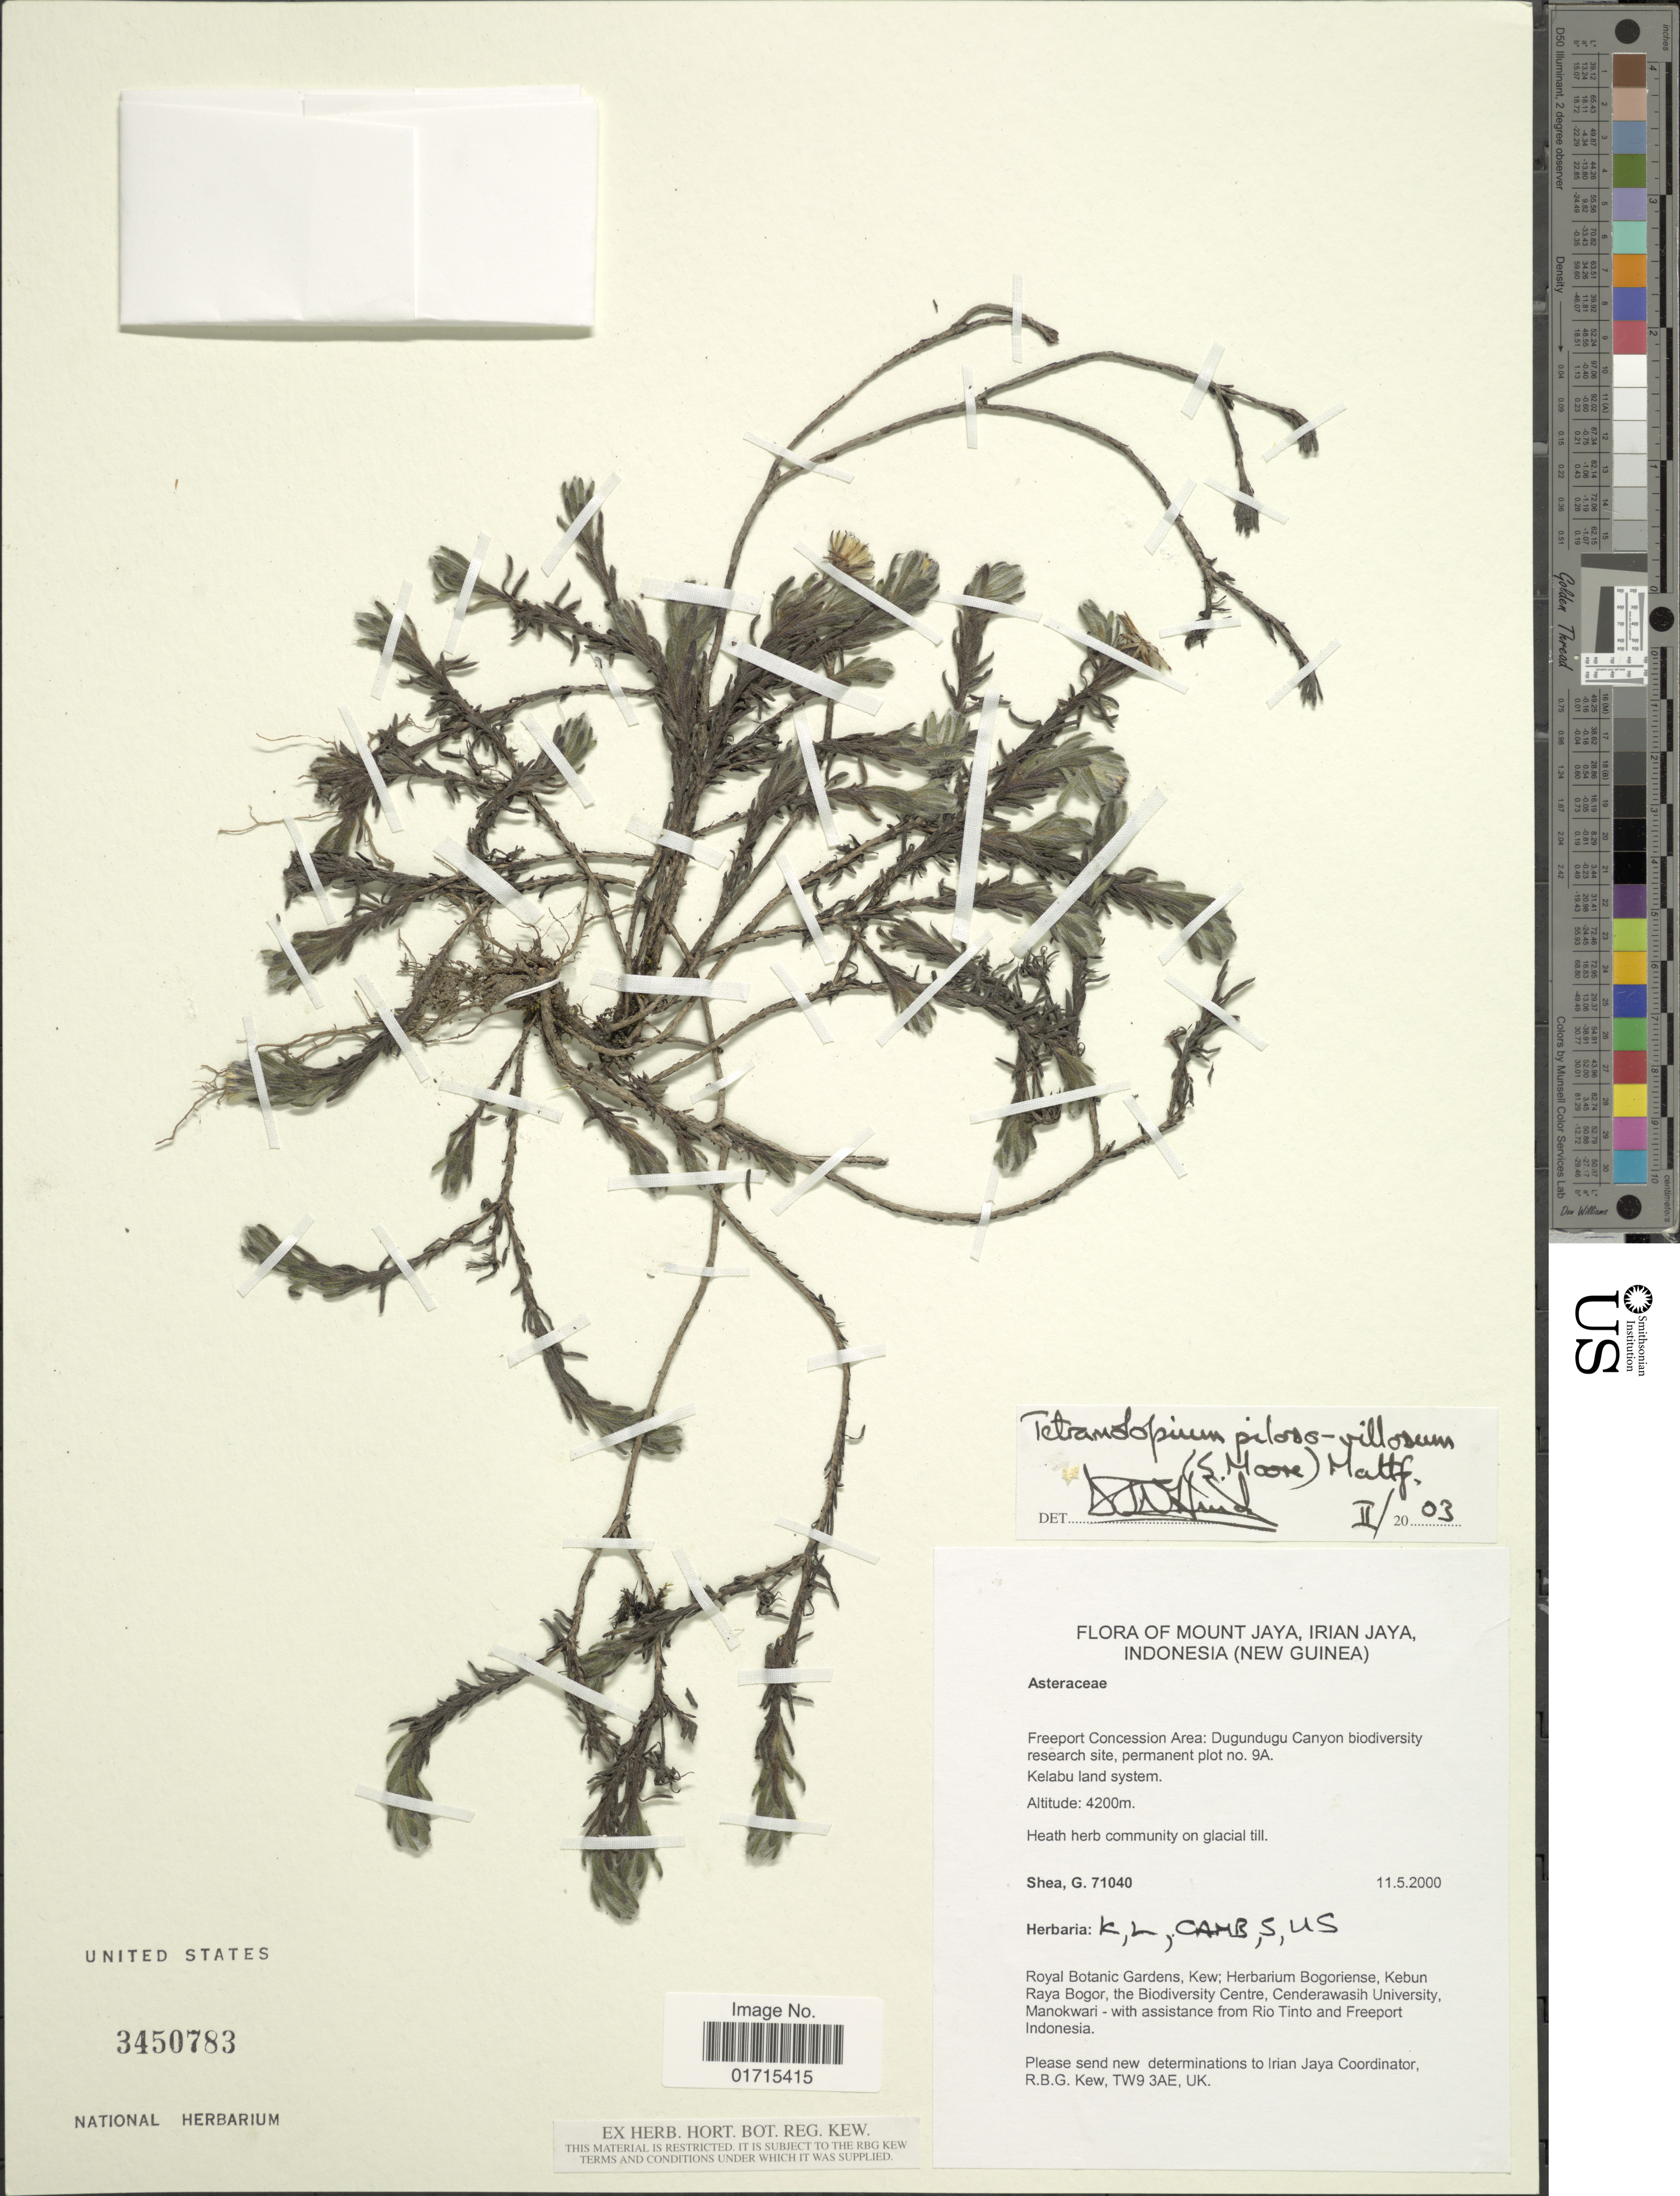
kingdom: Plantae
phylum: Tracheophyta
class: Magnoliopsida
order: Asterales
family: Asteraceae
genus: Tetramolopium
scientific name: Tetramolopium pilosovillosum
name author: (S. Moore) Mattf.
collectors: G. Shea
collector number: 71040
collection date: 2000-05-11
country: Papua New Guinea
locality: Mount Jaya, Irina Jaya, Indonesia (New Guinea) Freeport Concession Area: Dugundugu Canyon biodiversity research site, permanent plot no. 9A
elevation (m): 4200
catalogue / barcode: US 3450783